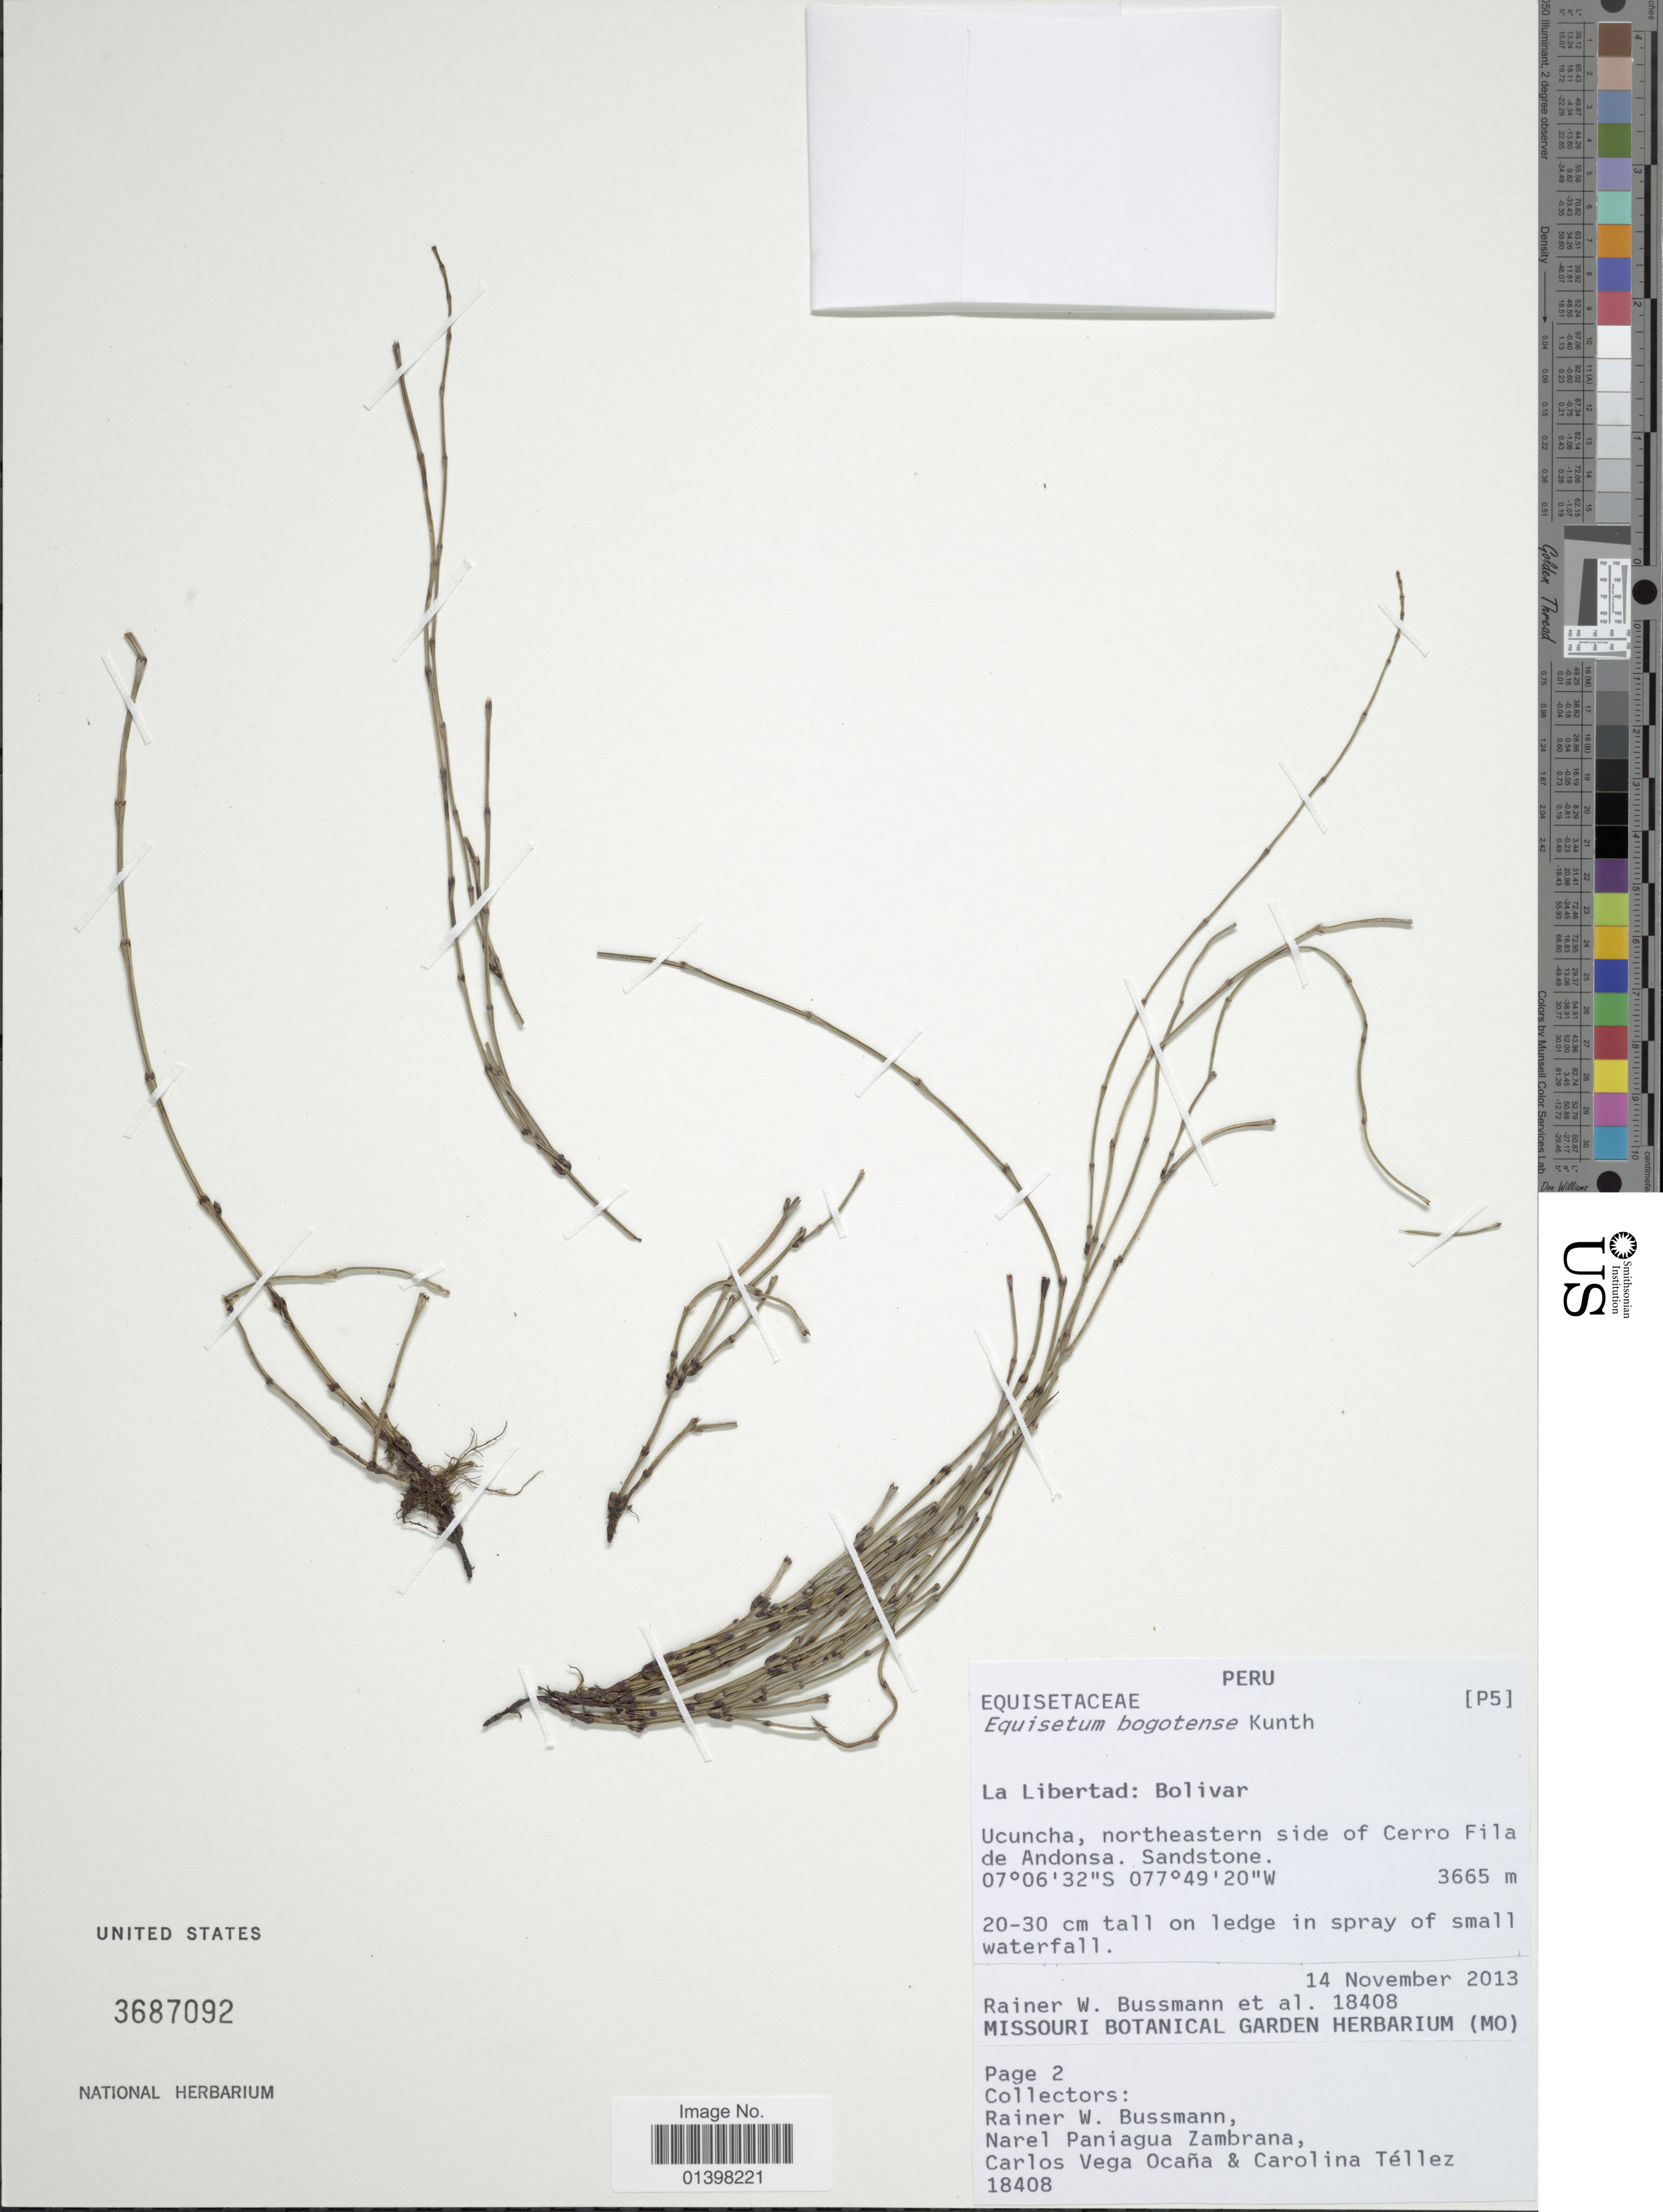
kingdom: Plantae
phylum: Tracheophyta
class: Polypodiopsida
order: Equisetales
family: Equisetaceae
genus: Equisetum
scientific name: Equisetum bogotense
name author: Kunth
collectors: R. W. Bussmann & et al.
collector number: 18408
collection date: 2013-11-14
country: Peru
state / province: La Libertad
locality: Bolivar, Uncuncha, northeastern side of Cerro Fila de Andonsa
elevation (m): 3665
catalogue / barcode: US 2687092